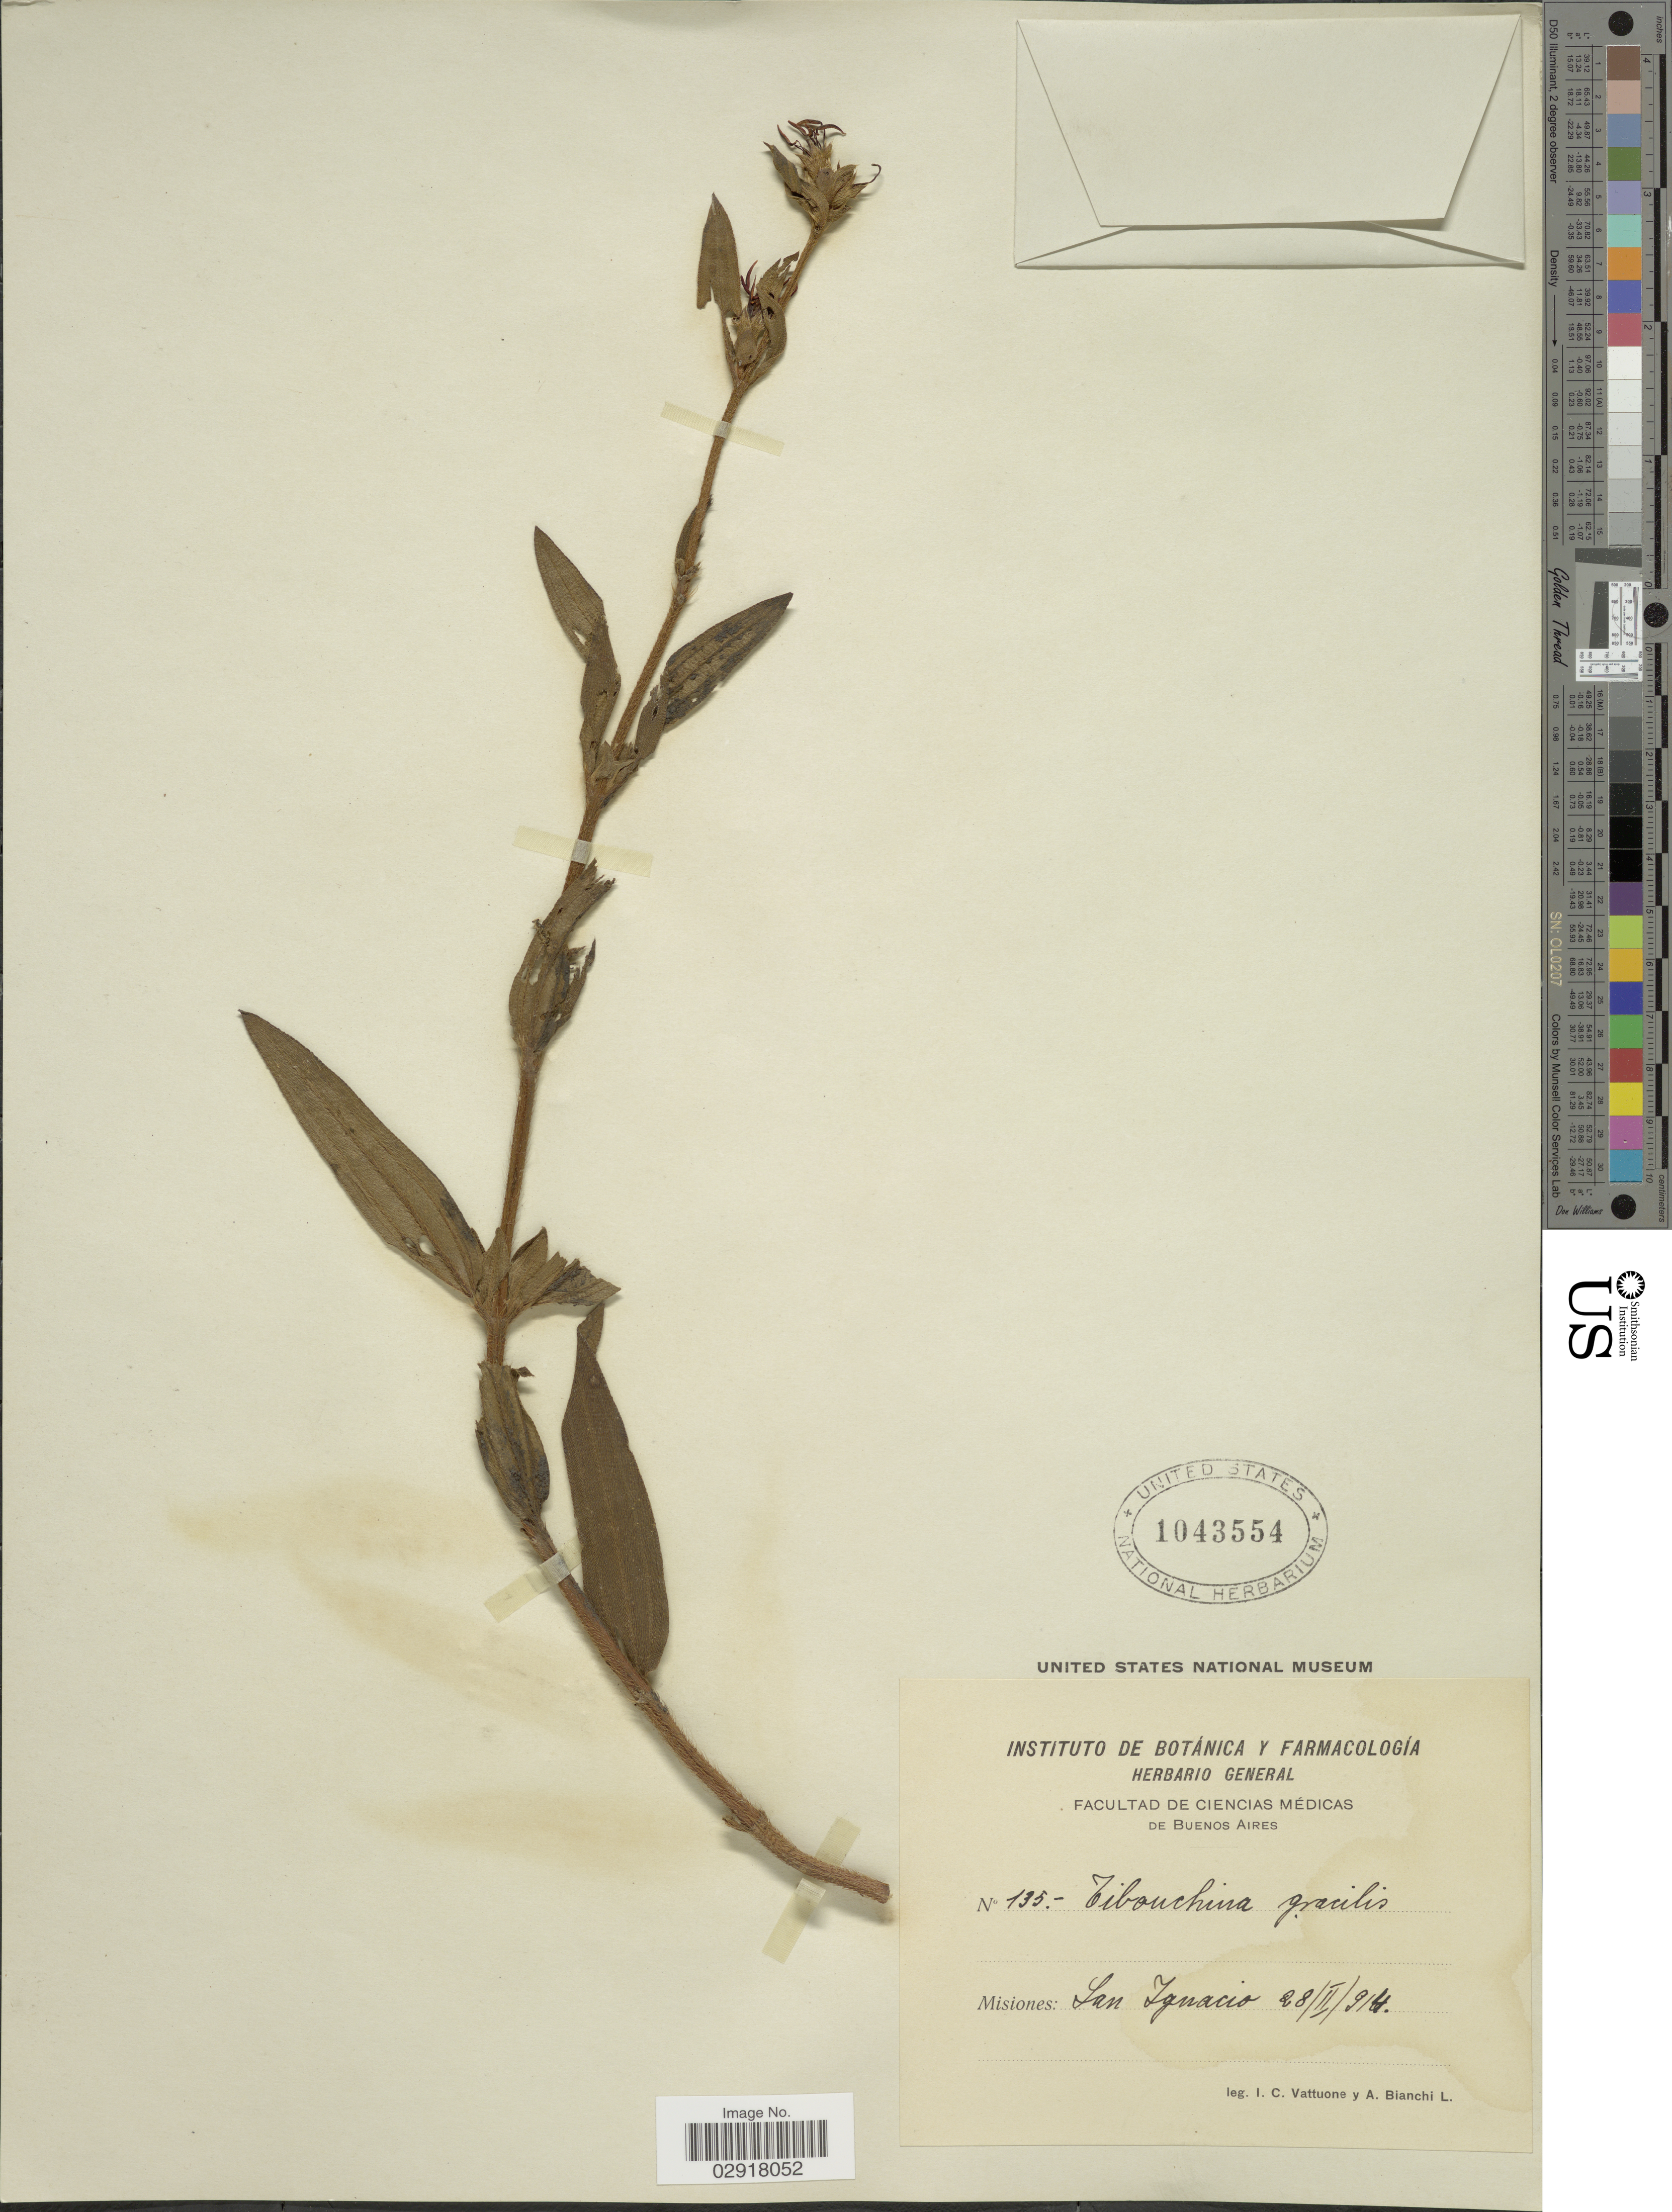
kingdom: Plantae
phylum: Tracheophyta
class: Magnoliopsida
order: Myrtales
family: Melastomataceae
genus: Chaetogastra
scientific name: Chaetogastra gracilis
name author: (Bonpl.) DC.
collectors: I. Vattuone & A. Bianchi L.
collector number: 135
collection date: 1914-02-28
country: Argentina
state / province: Misiones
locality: San Ignacio.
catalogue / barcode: US 1043554